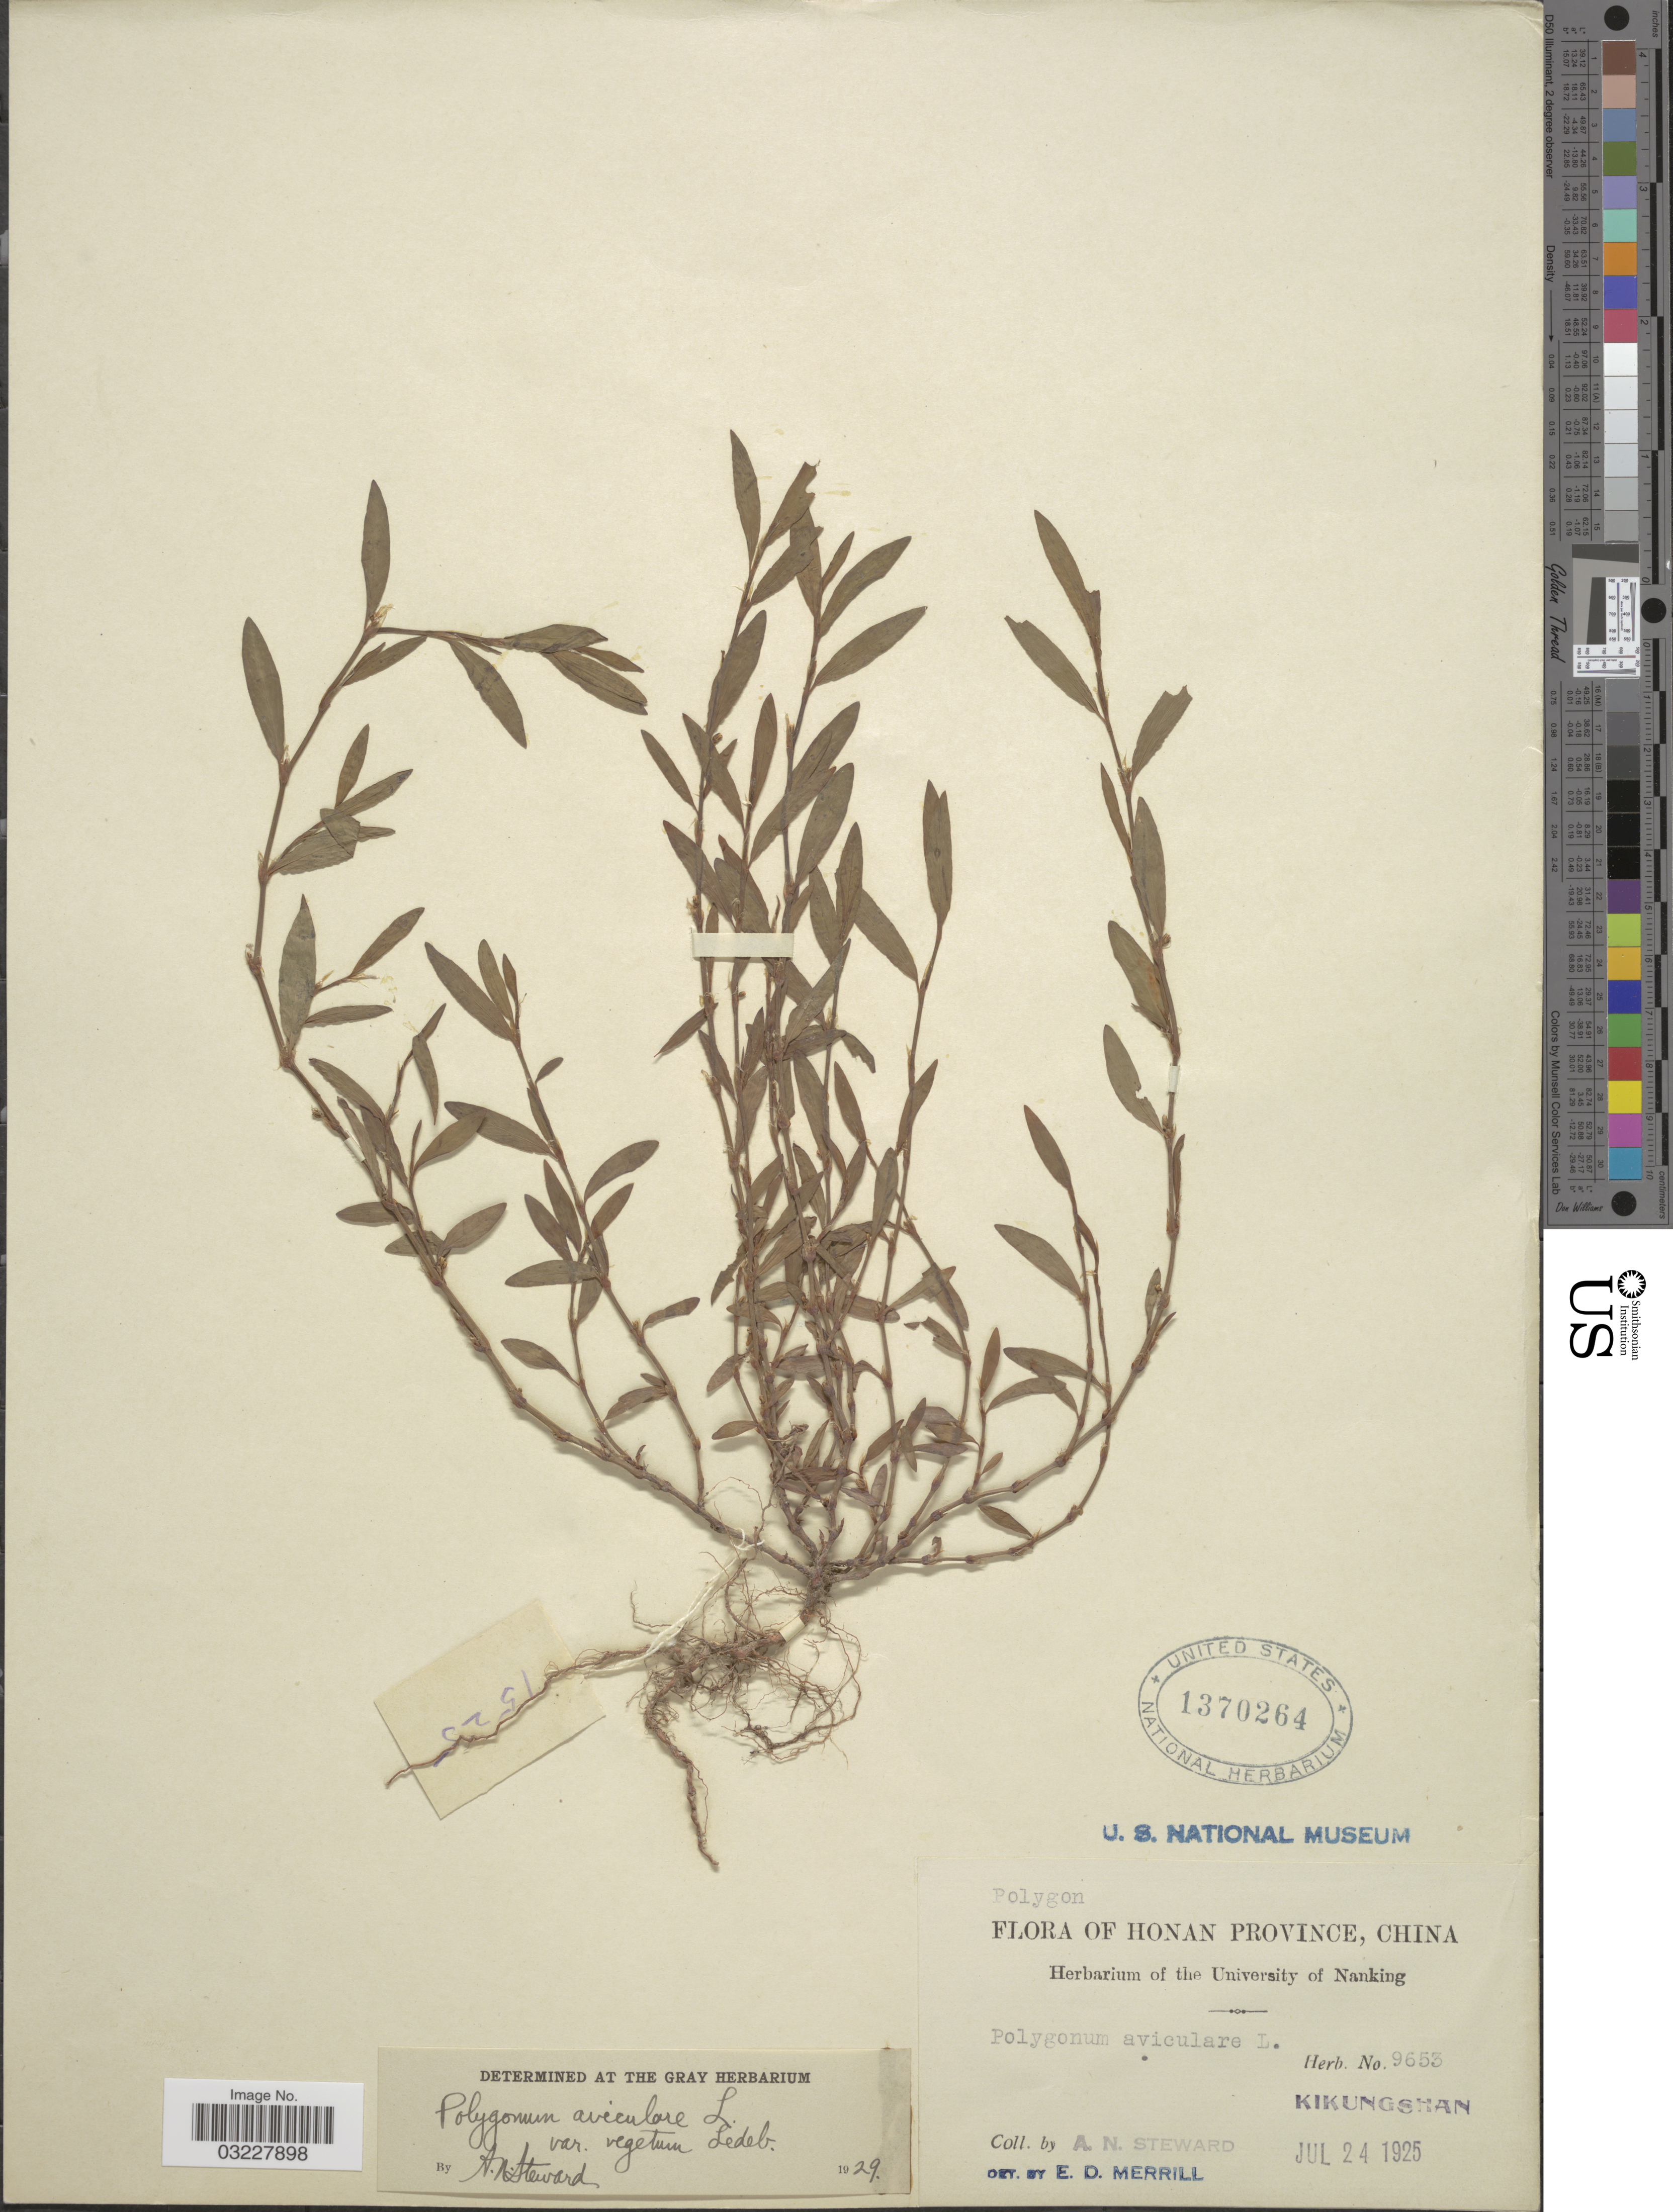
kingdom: Plantae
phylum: Tracheophyta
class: Magnoliopsida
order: Caryophyllales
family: Polygonaceae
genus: Polygonum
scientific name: Polygonum aviculare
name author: L.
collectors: A. N. Steward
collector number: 9653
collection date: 1925-07-24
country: China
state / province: Henan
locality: Honan Province. Kikungshan.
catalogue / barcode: US 1370264